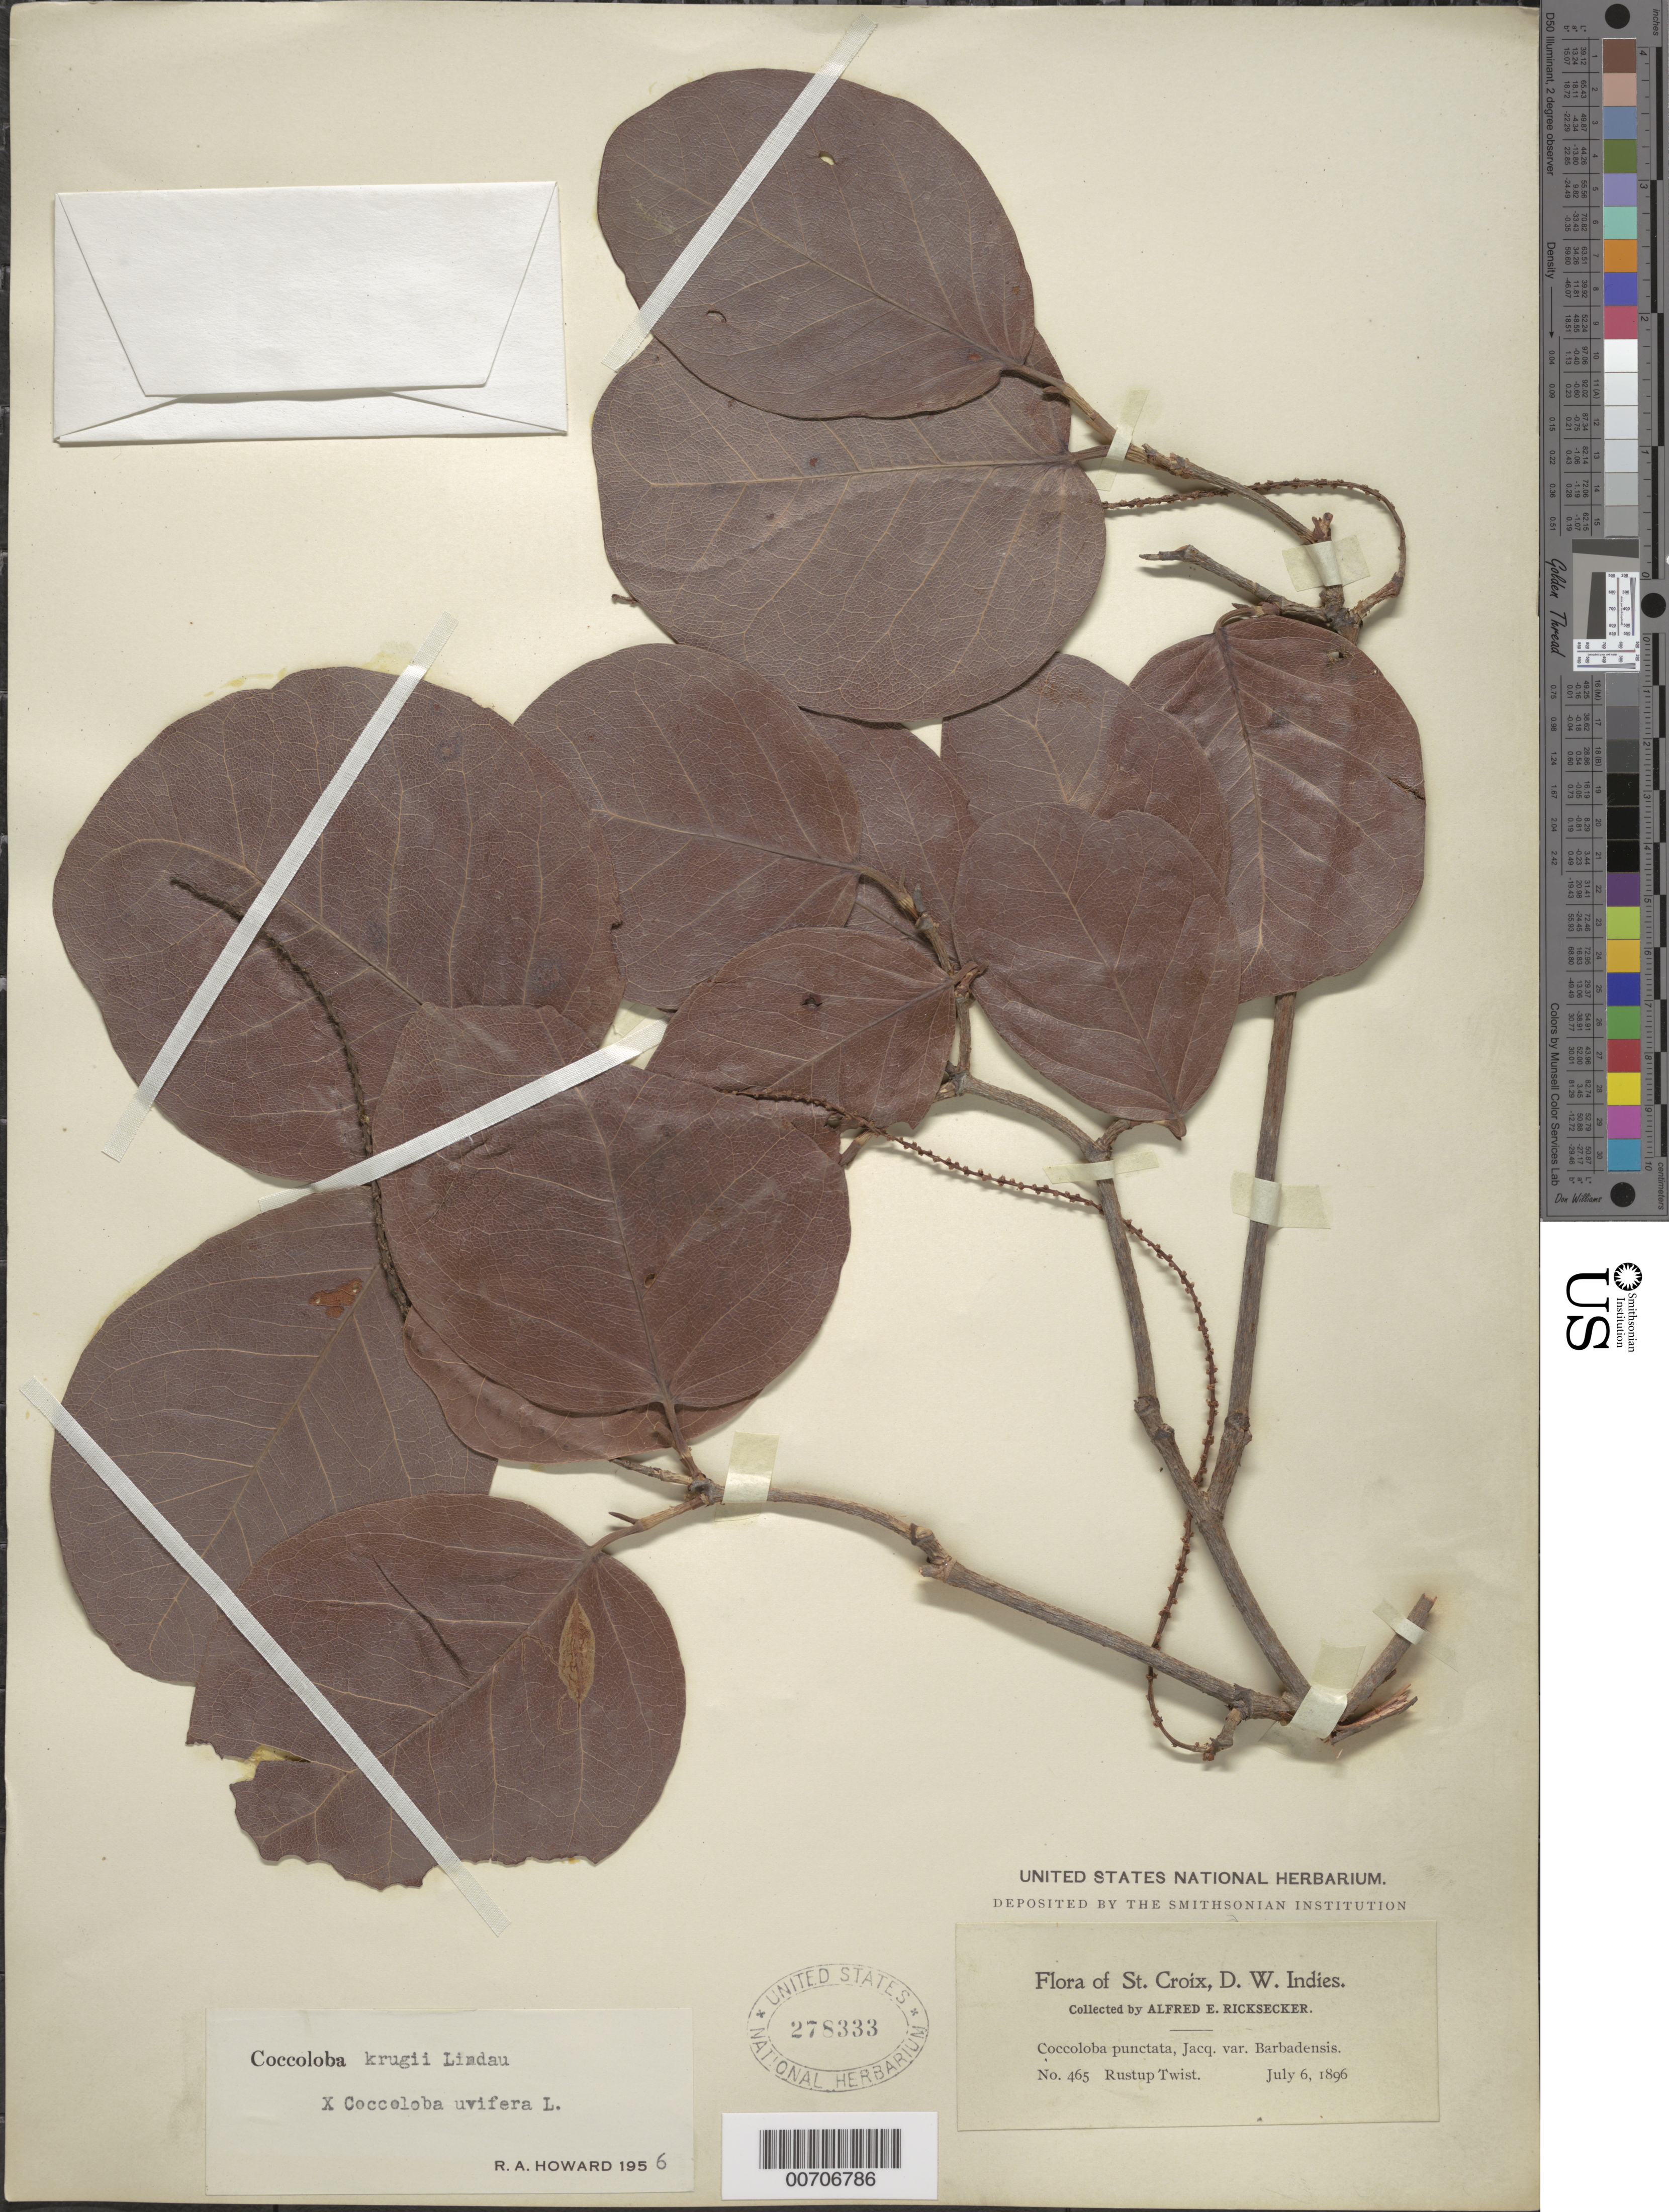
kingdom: Plantae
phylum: Tracheophyta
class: Magnoliopsida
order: Caryophyllales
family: Polygonaceae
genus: Coccoloba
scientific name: Coccoloba x krugii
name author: Lindau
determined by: Howard, R. A.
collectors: A. E. Ricksecker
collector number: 465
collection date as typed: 06 Jul 1896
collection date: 1896-07-06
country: U.S. Virgin Islands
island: St. Croix Island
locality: Rustup Twist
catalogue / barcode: US 278333